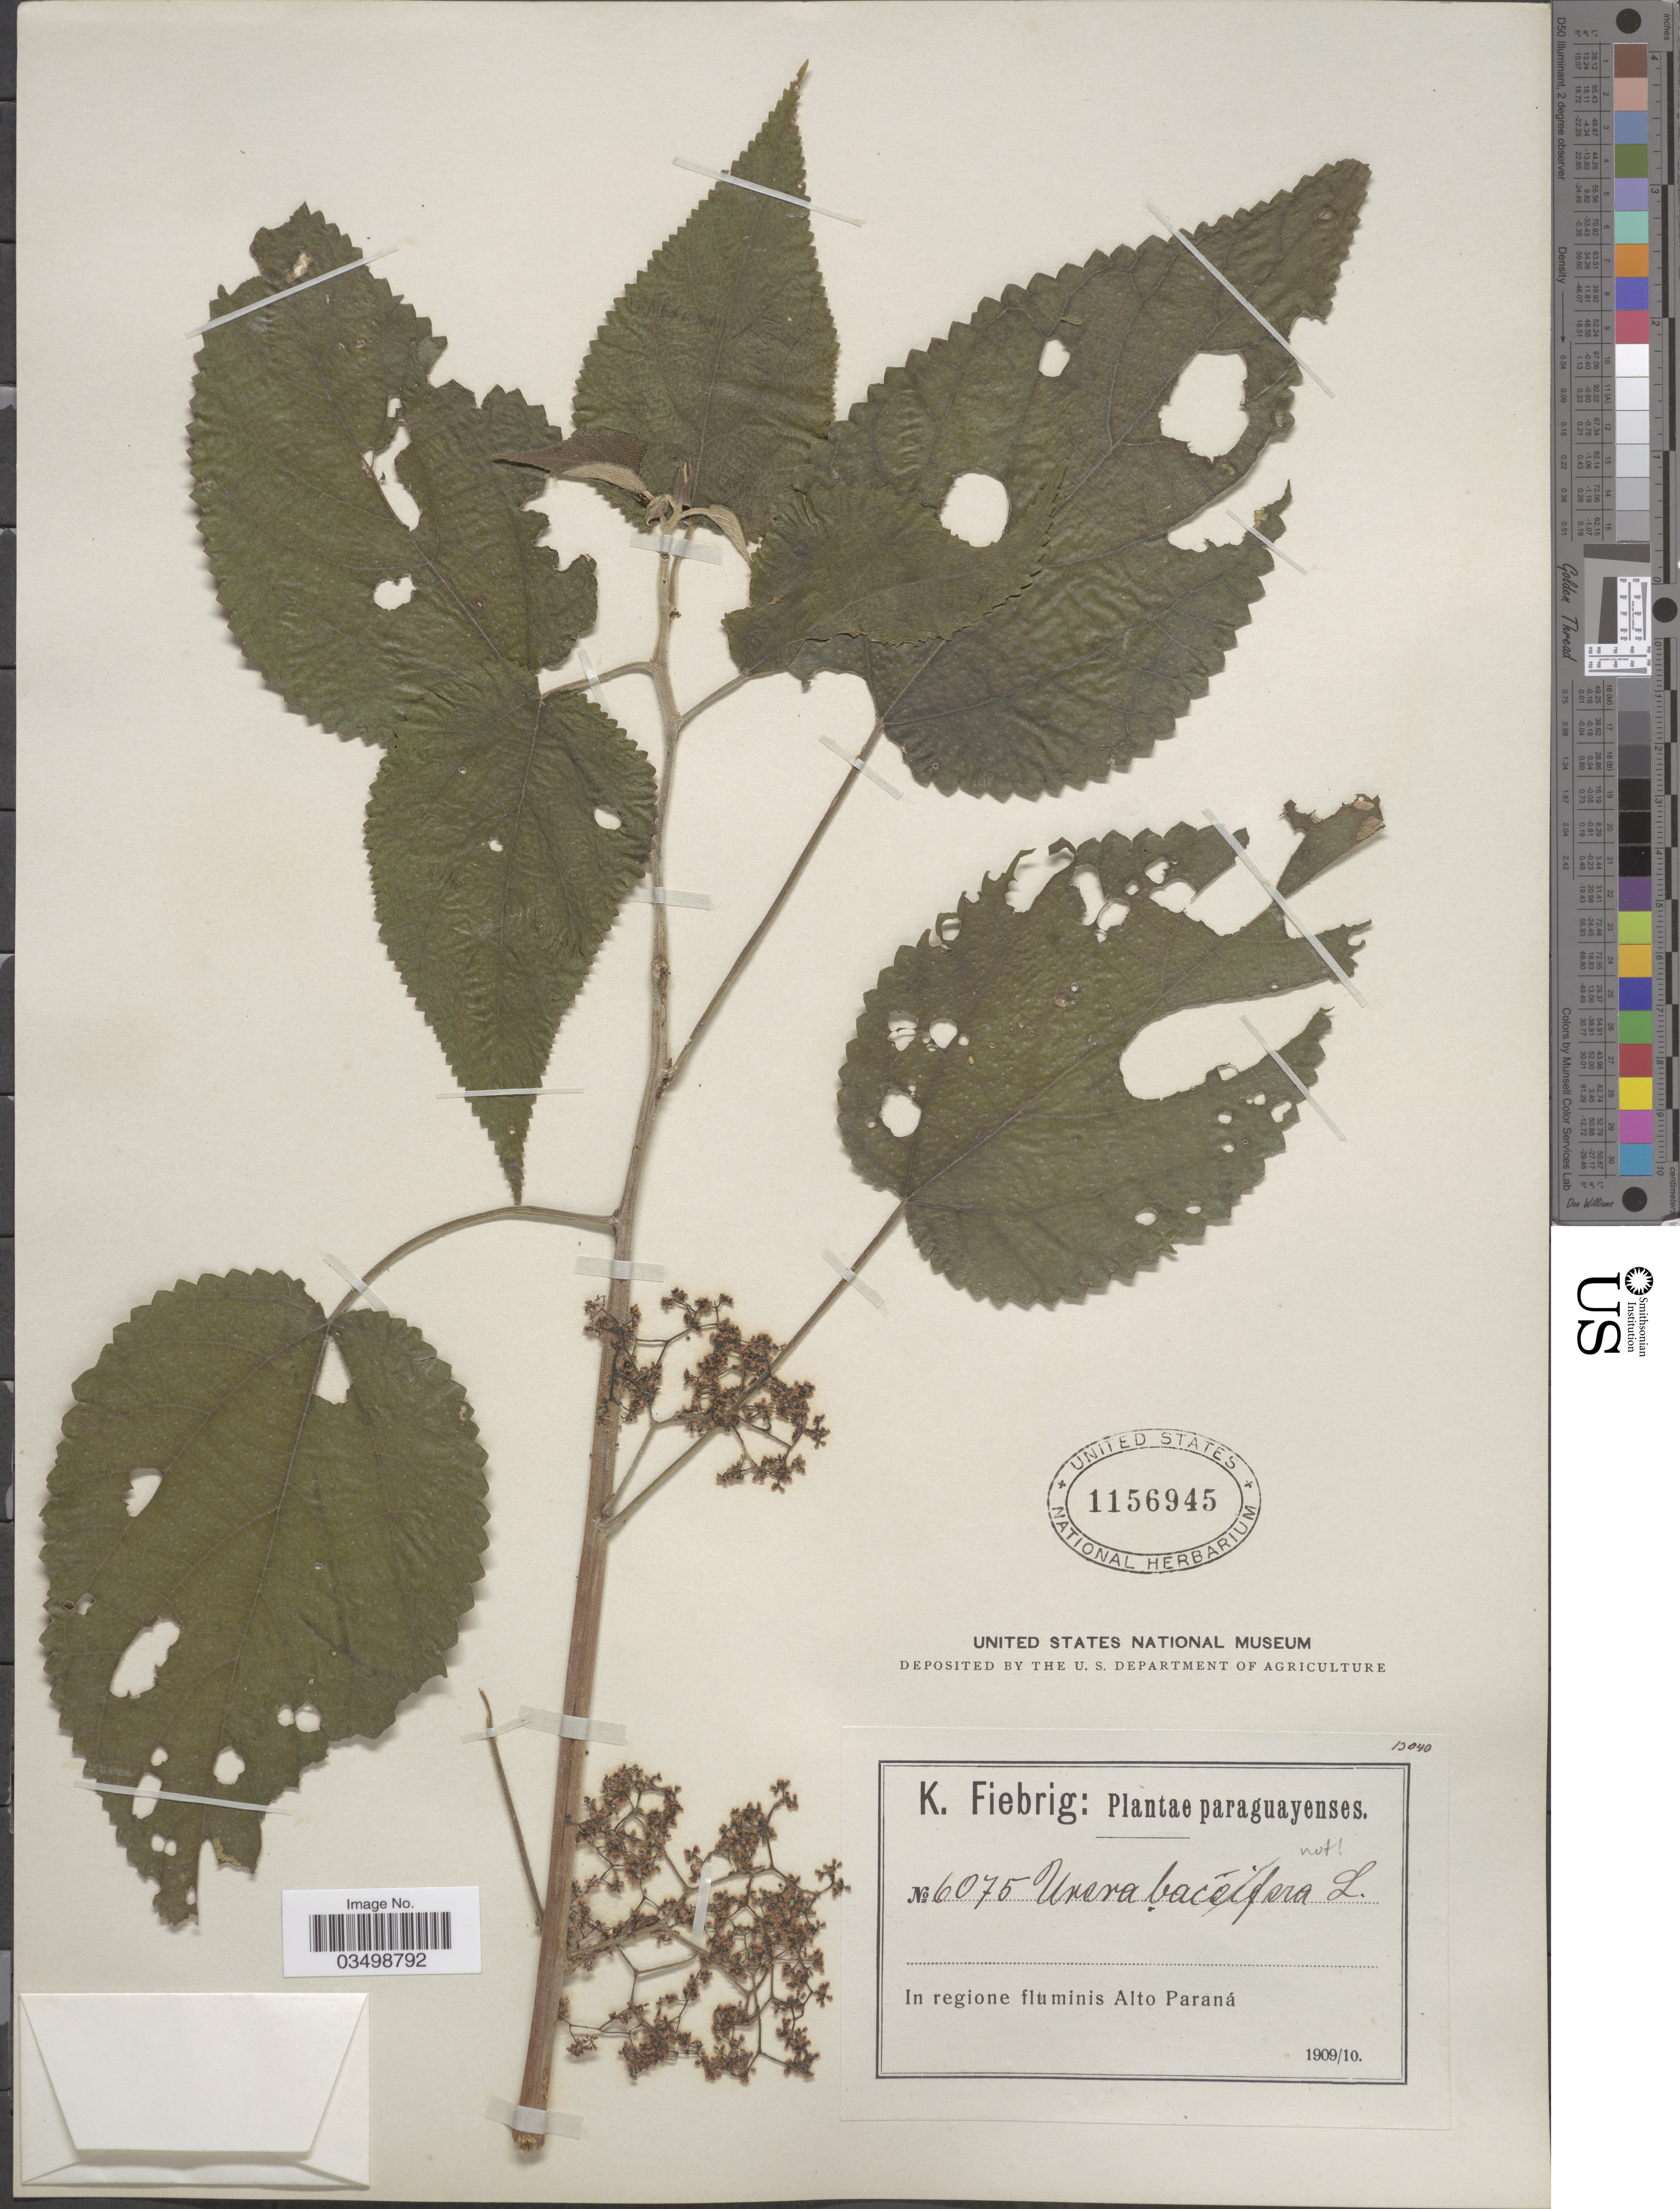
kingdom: Plantae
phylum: Tracheophyta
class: Magnoliopsida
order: Rosales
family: Urticaceae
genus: Urera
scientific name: Urera aurantiaca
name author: Wedd.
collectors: K. Fiebrig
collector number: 6075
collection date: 1909/1910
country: Paraguay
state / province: Alto Parana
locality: In regiona fluminis Alto Paraná.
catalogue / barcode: US 1156945